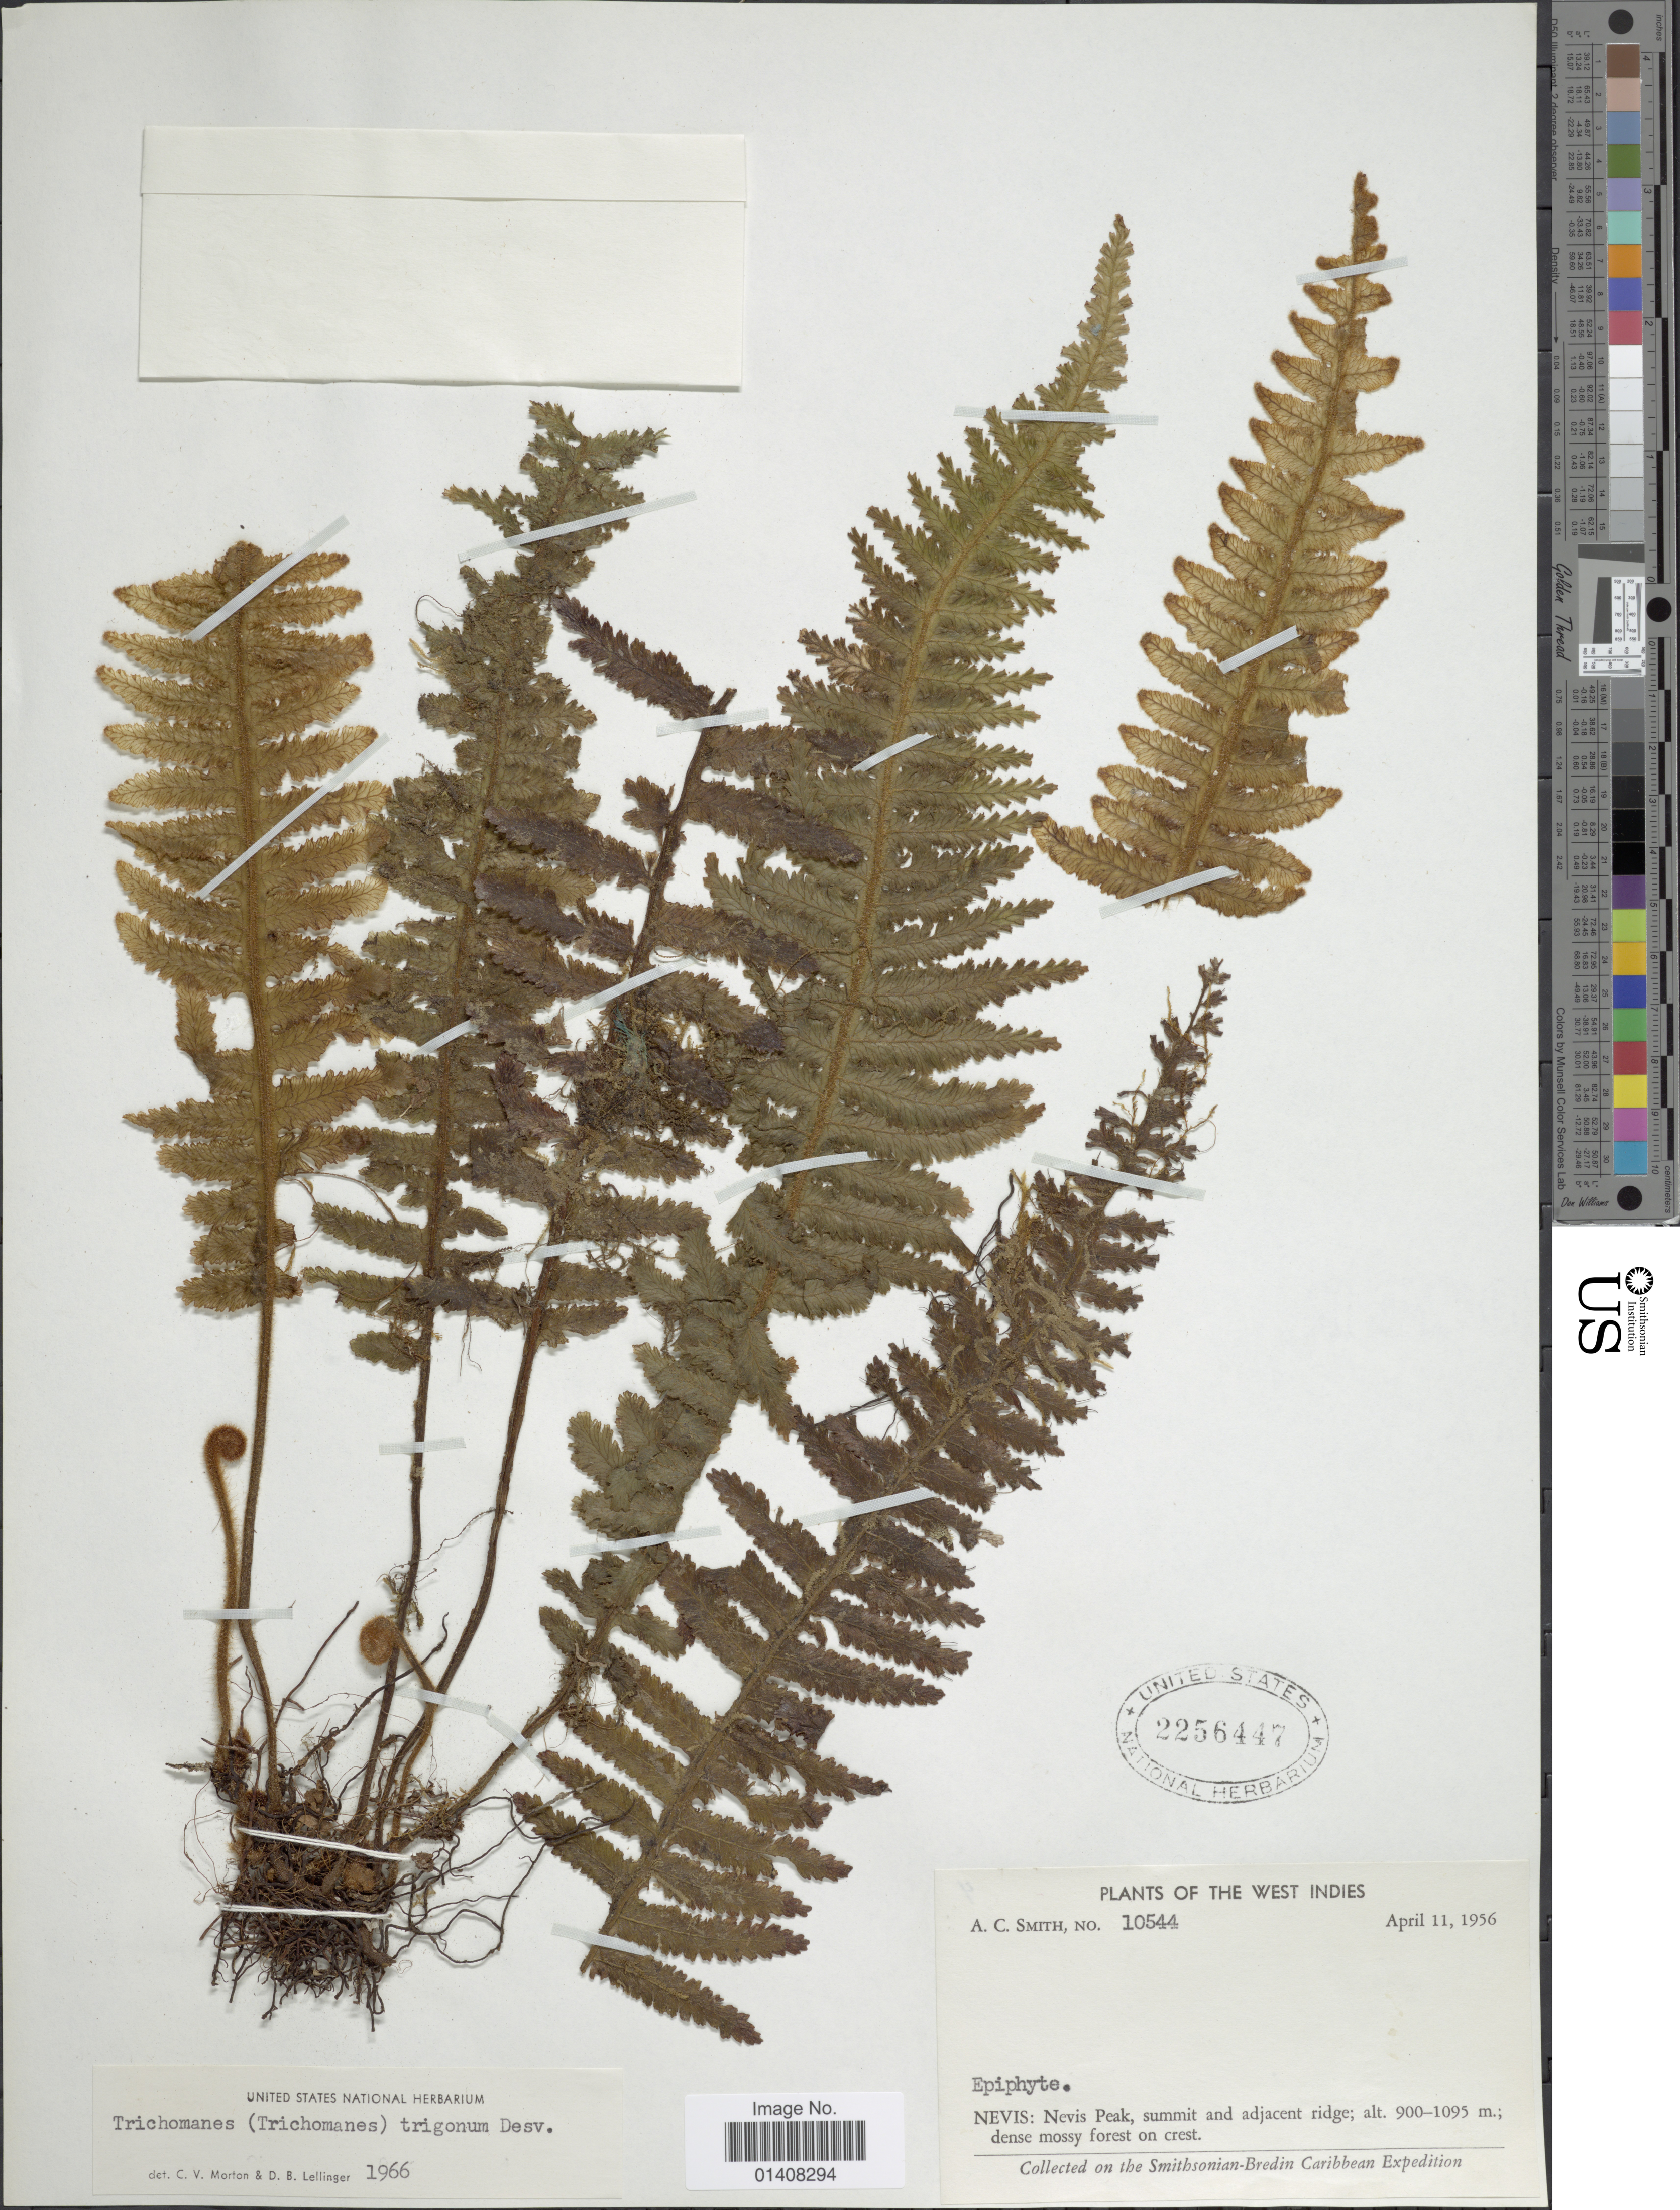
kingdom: Plantae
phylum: Tracheophyta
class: Polypodiopsida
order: Hymenophyllales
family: Hymenophyllaceae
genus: Trichomanes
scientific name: Trichomanes trigonum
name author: Desv.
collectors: A. C. Smith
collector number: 10544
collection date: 1956-04-11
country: St. Christopher-Nevis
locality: West Indies, Nevis: Nevis peak, summit and adjacent ridge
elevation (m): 900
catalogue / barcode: US 2256447